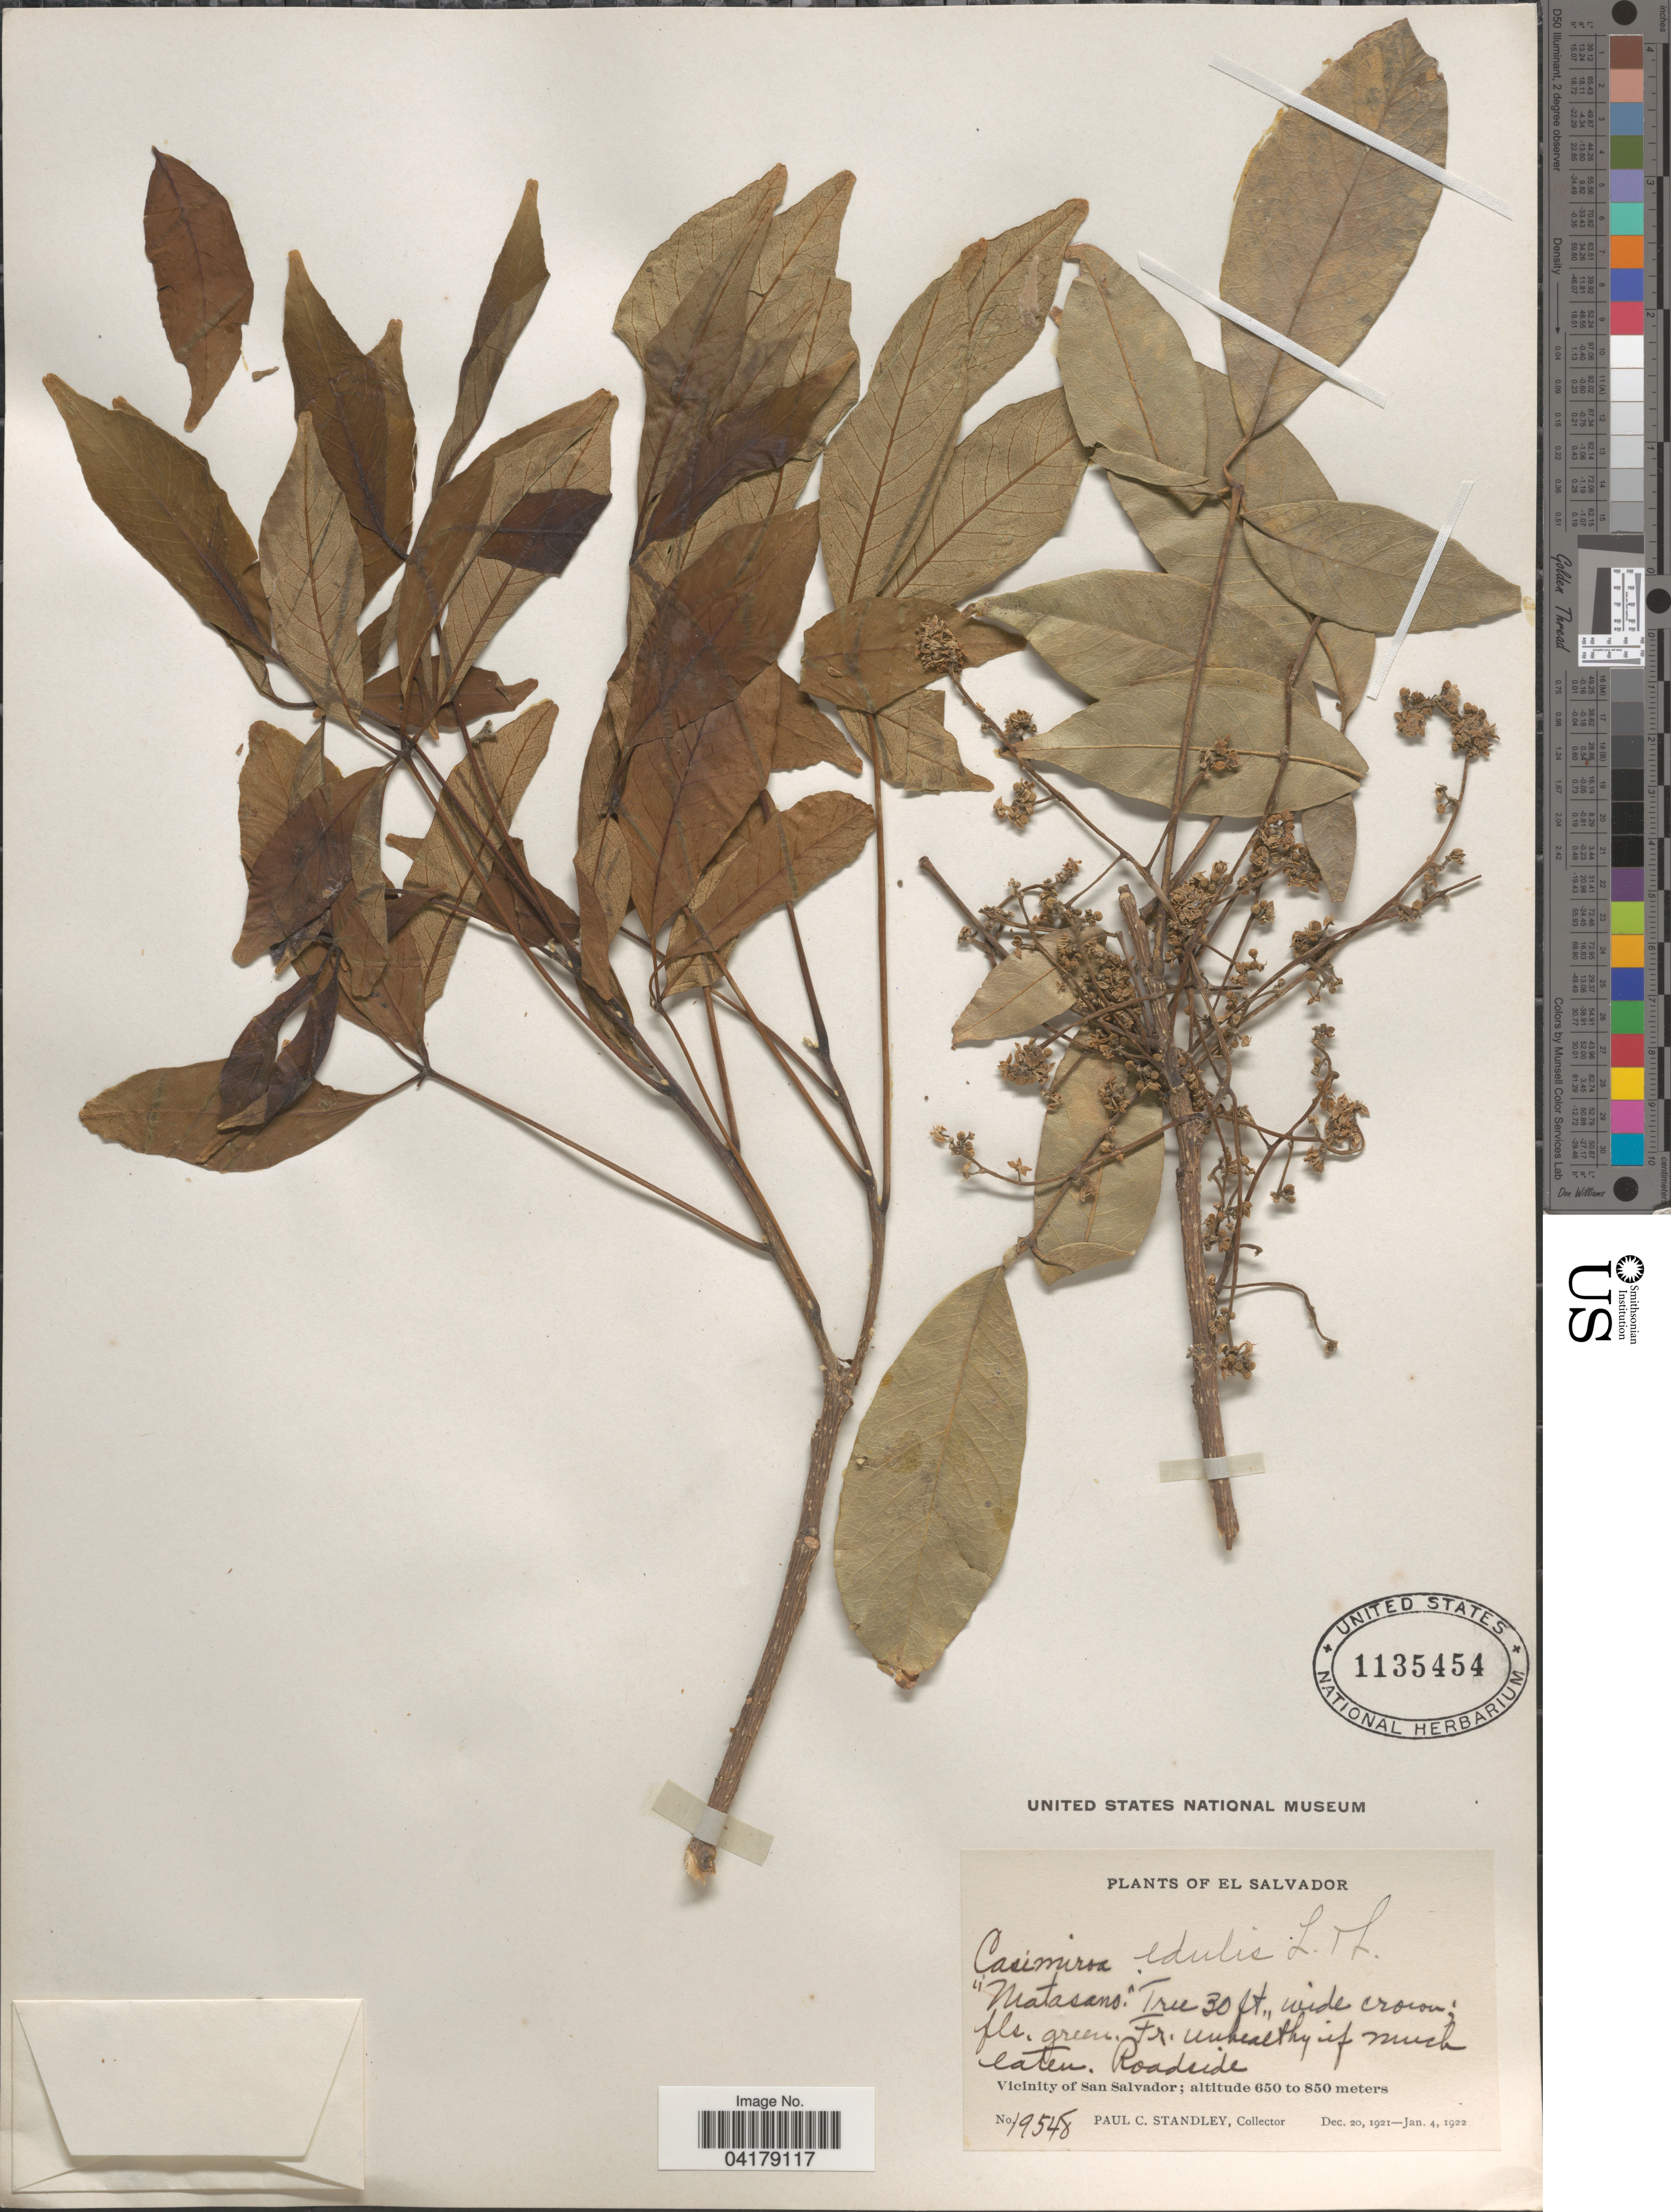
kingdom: Plantae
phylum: Tracheophyta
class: Magnoliopsida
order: Sapindales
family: Rutaceae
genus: Casimiroa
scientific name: Casimiroa edulis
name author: La Llave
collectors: P. C. Standley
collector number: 19548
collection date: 1921-12-20/1922-01-04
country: El Salvador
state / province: San Salvador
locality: Vicinity of San Salvador.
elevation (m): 650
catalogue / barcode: US 1135454